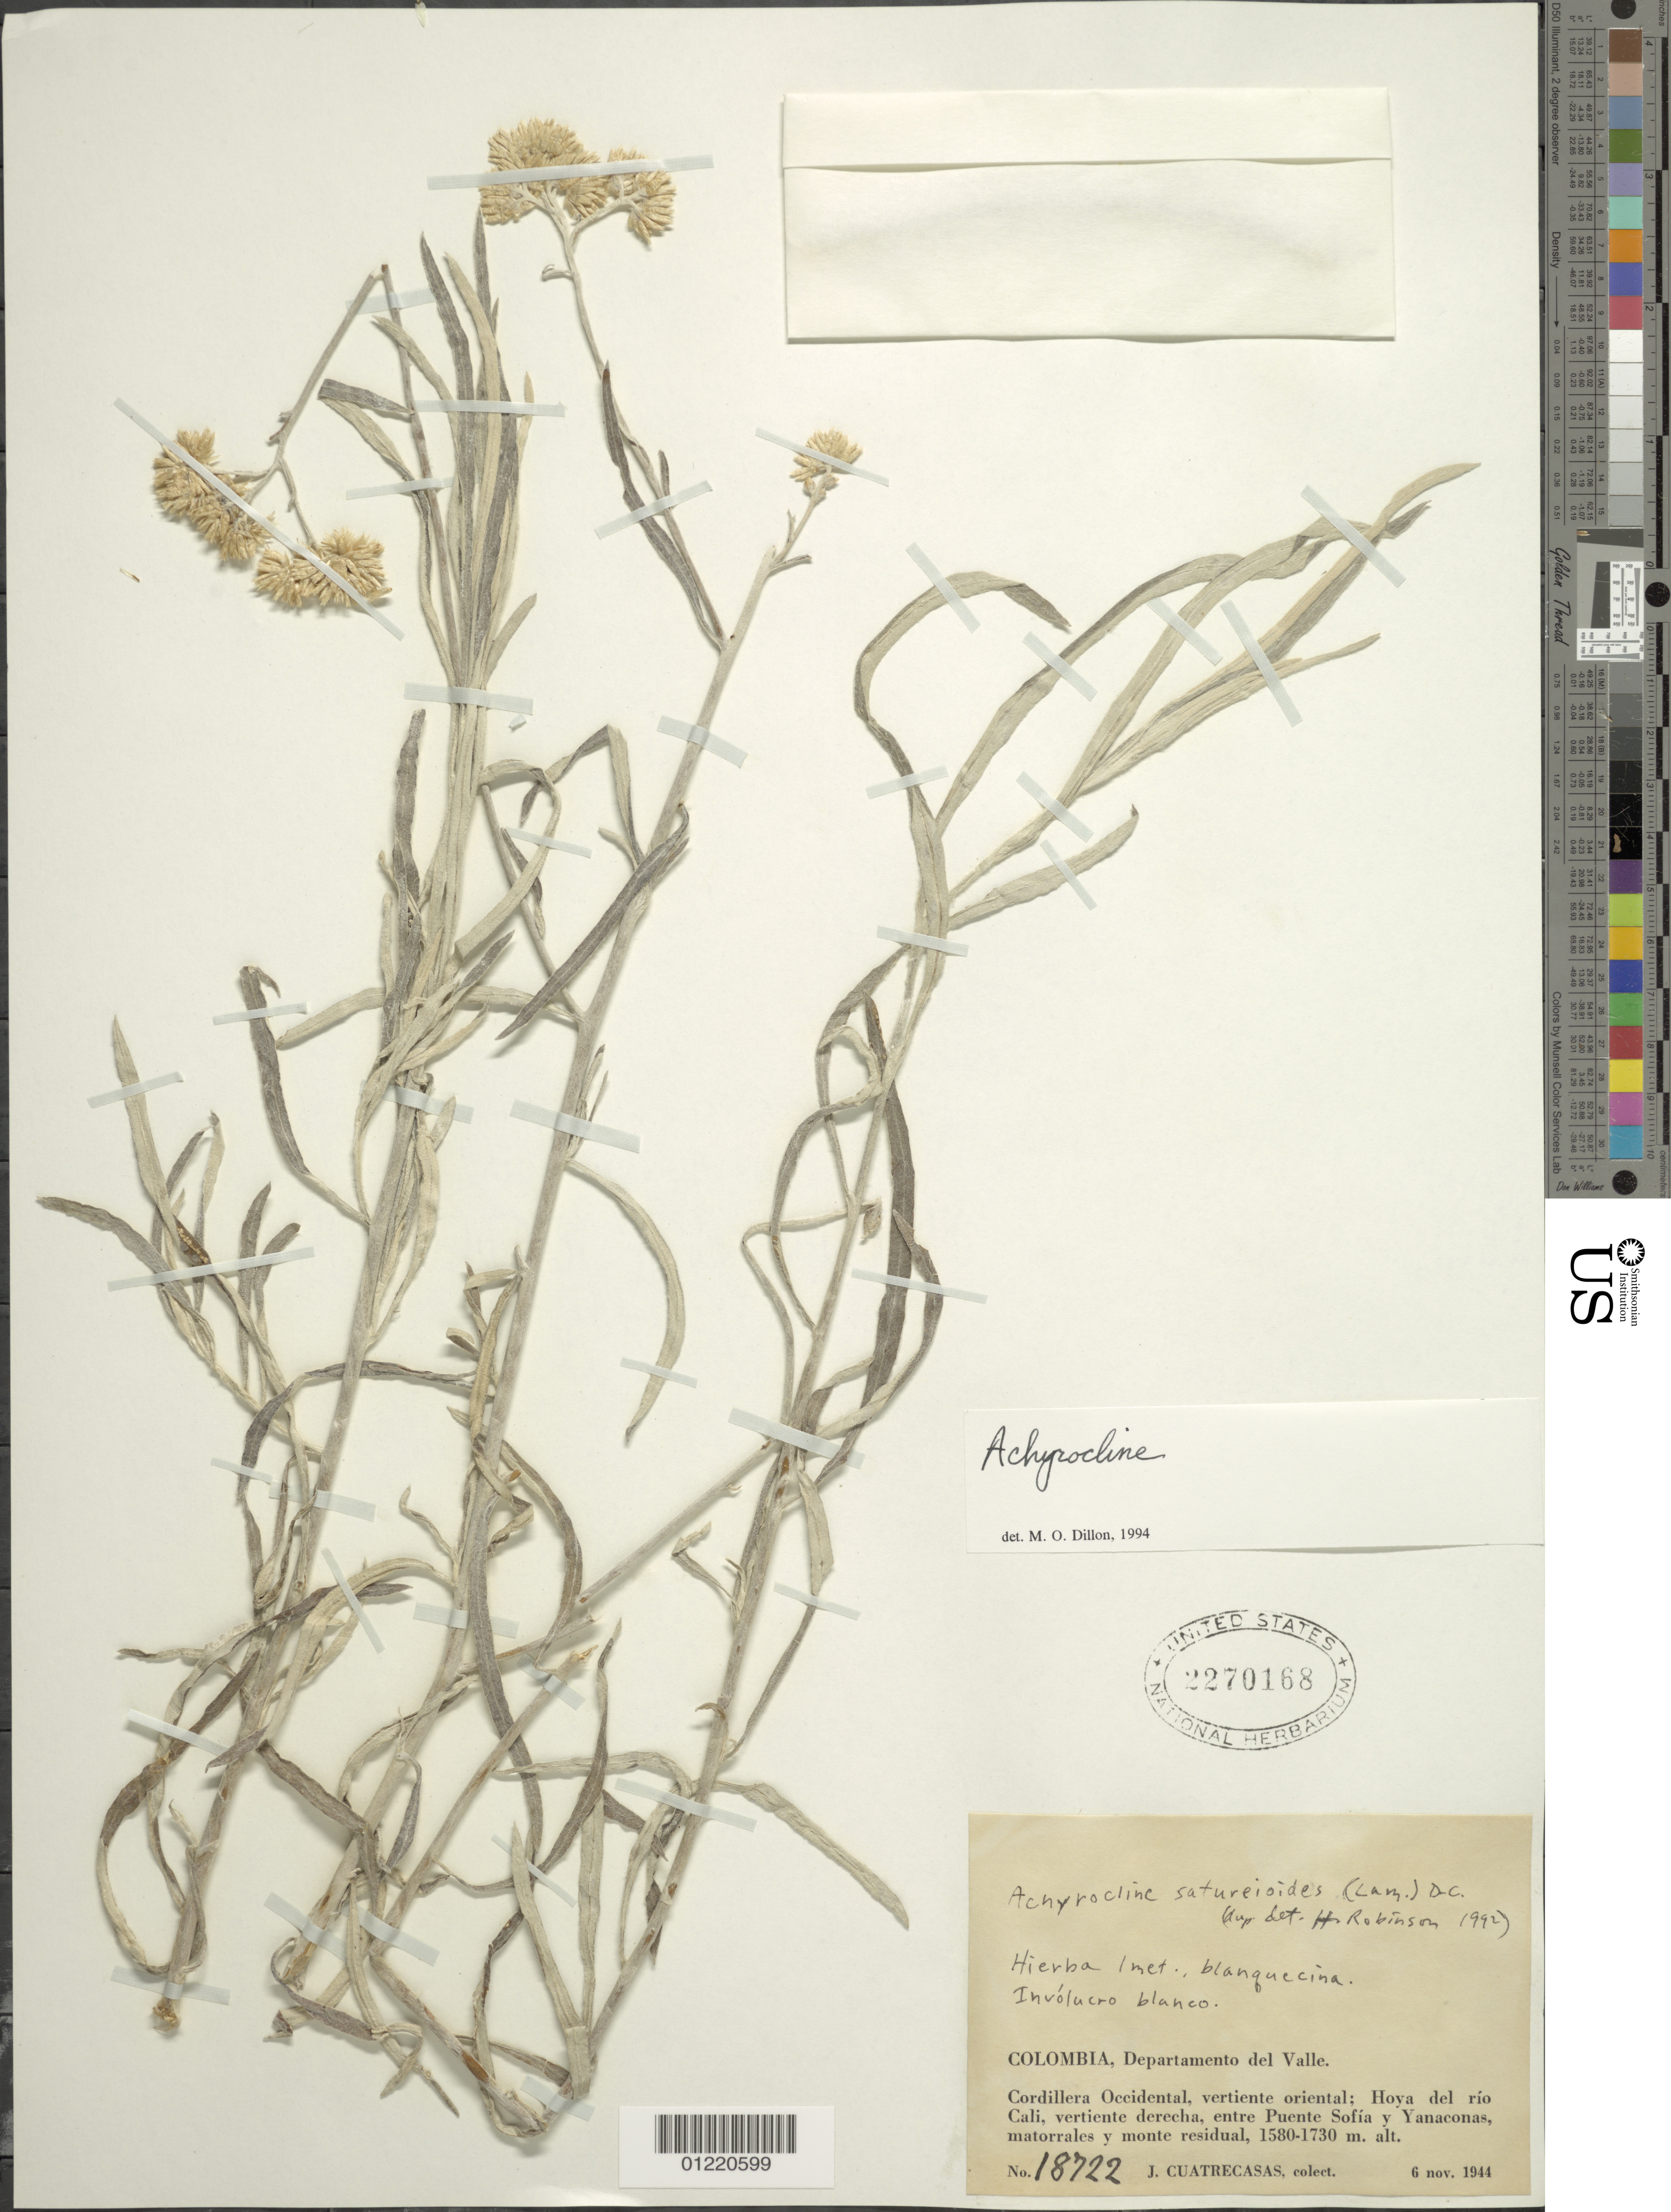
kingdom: Plantae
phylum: Tracheophyta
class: Magnoliopsida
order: Asterales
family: Asteraceae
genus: Achyrocline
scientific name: Achyrocline sp.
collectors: J. Cuatrecasas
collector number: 18722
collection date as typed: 06 Nov 1944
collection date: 1944-11-06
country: Colombia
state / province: Valle del Cauca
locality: Cordillera Occidental, Vertiente Occidental; Hoya del Rio Cali, Vertiente Derecha, between Puente Sofia and Yanaconas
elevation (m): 1580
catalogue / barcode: US 2270168